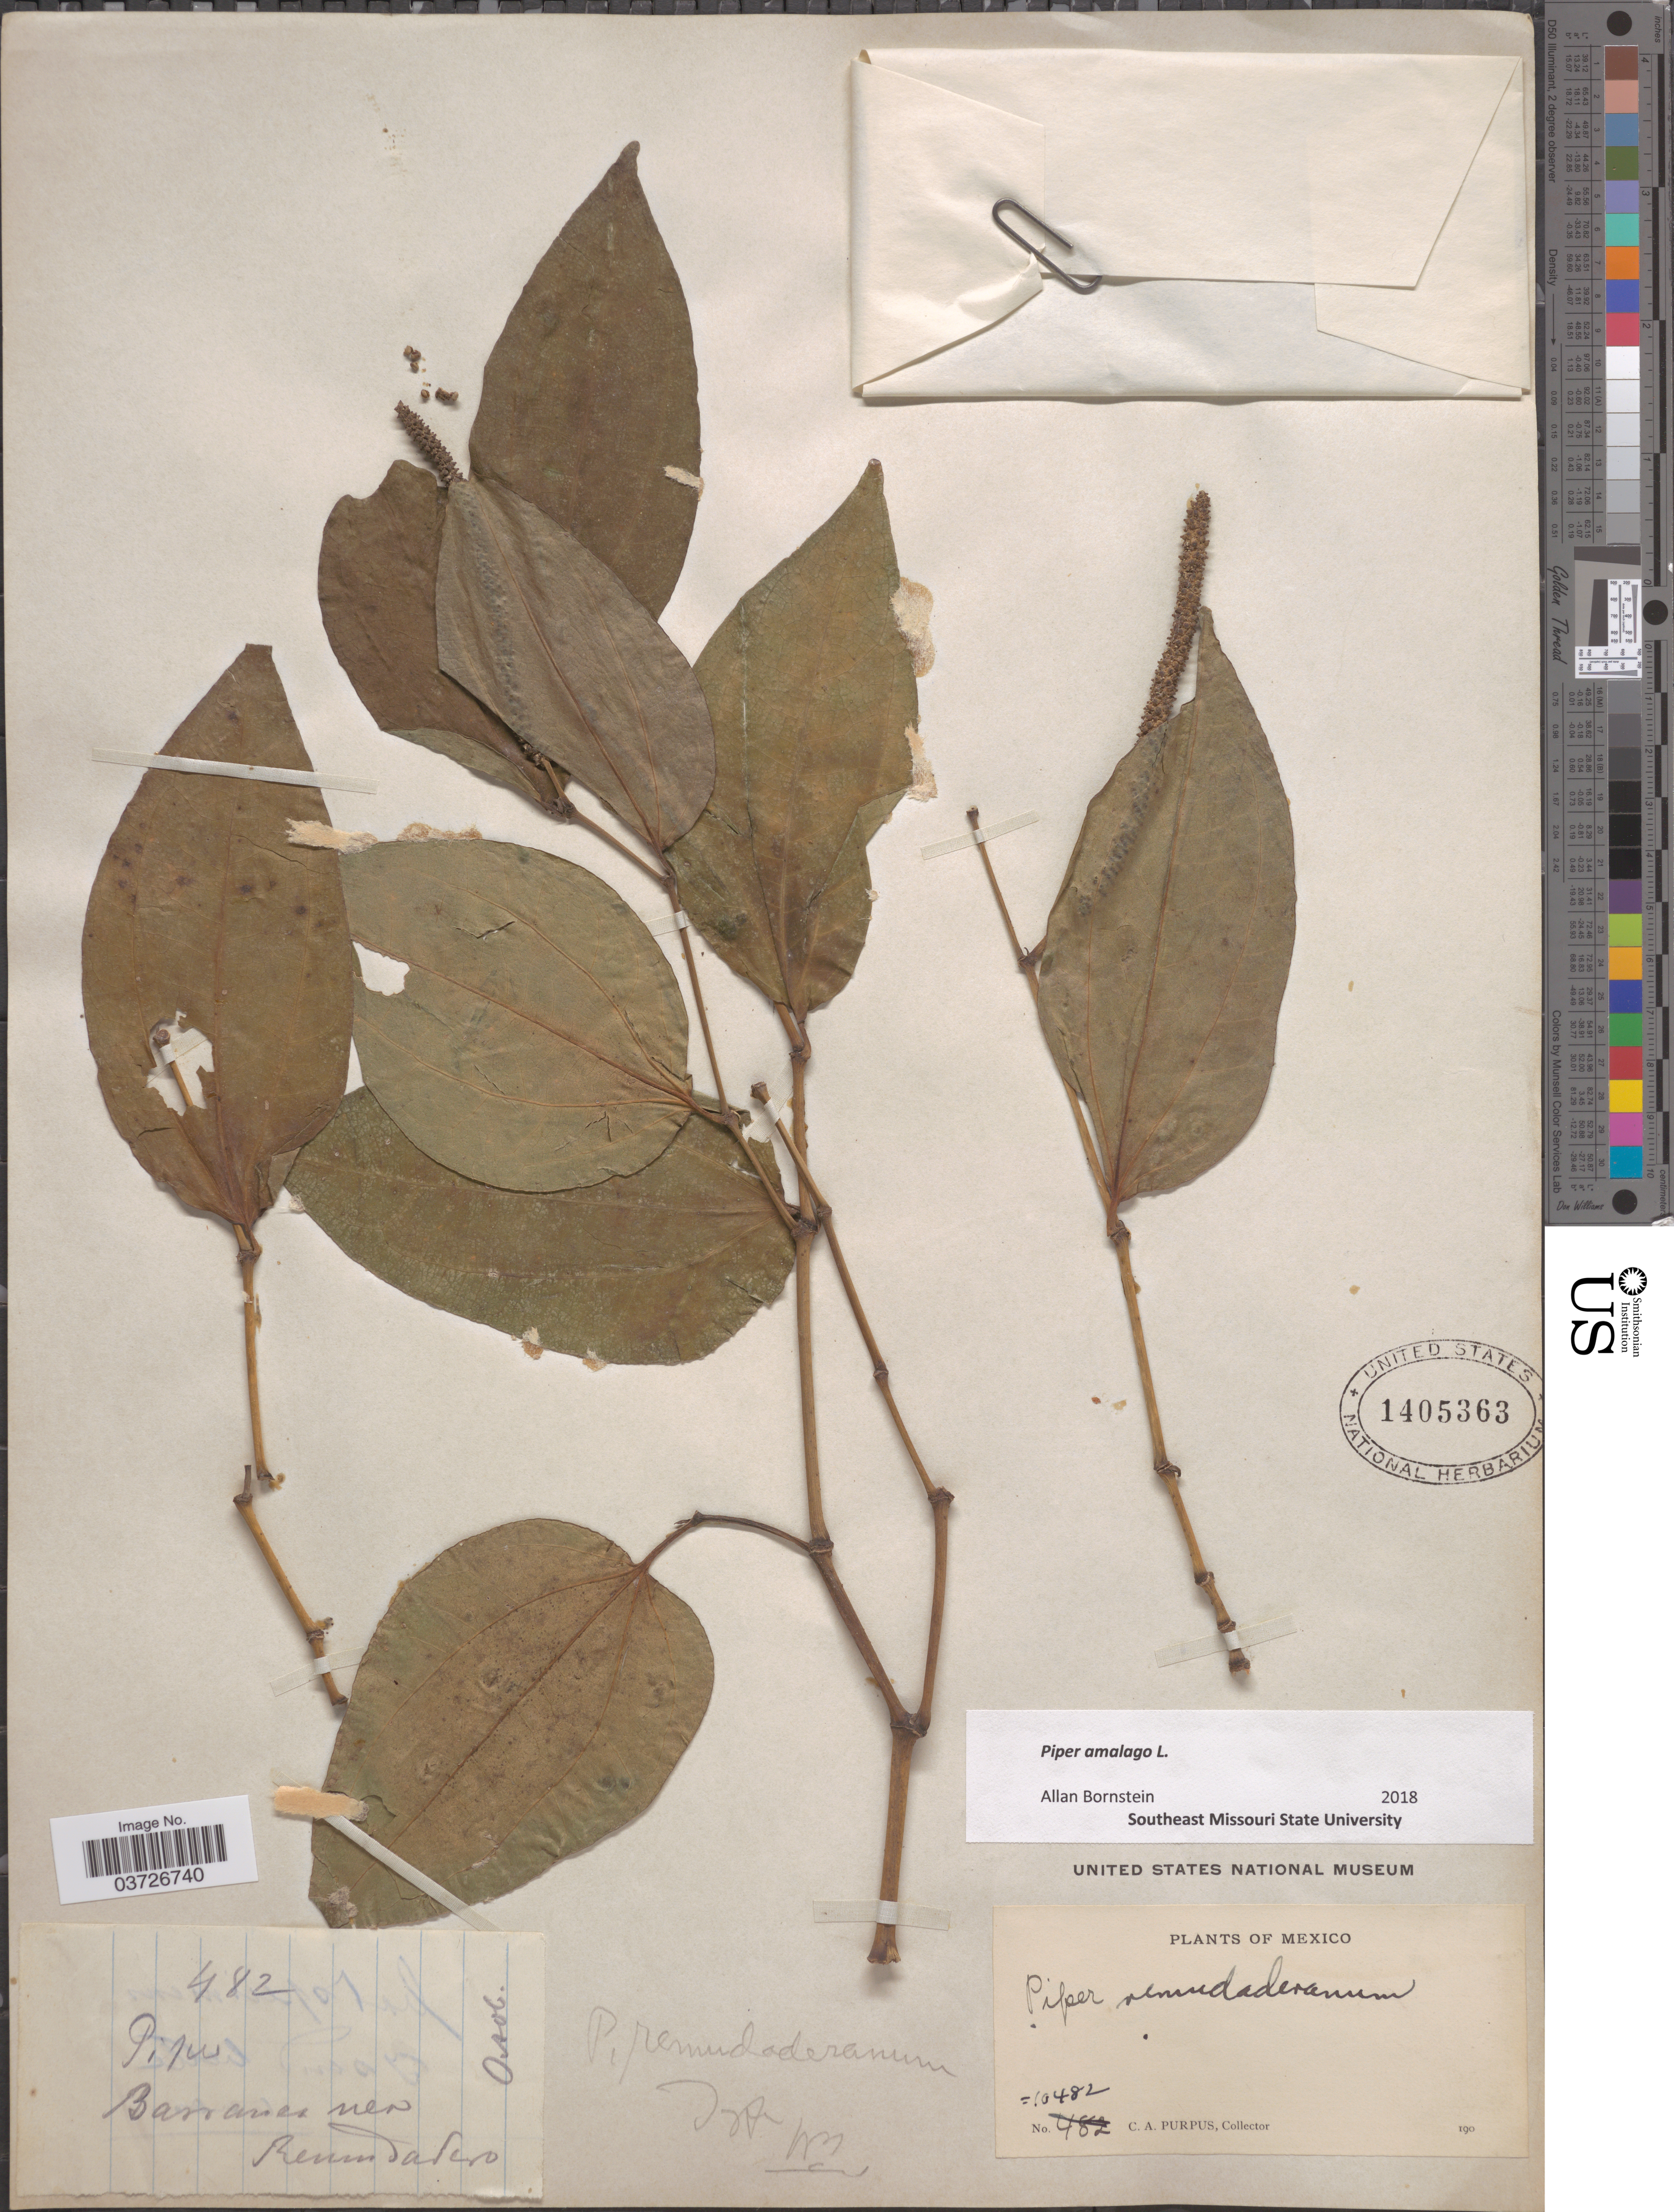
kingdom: Plantae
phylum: Tracheophyta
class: Magnoliopsida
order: Piperales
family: Piperaceae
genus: Piper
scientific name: Piper amalago var. medium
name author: (Jacq.) Yunck.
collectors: C. A. Purpus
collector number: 10482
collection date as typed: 190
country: Mexico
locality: Barranca near Remudadero.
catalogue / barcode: US 1405363